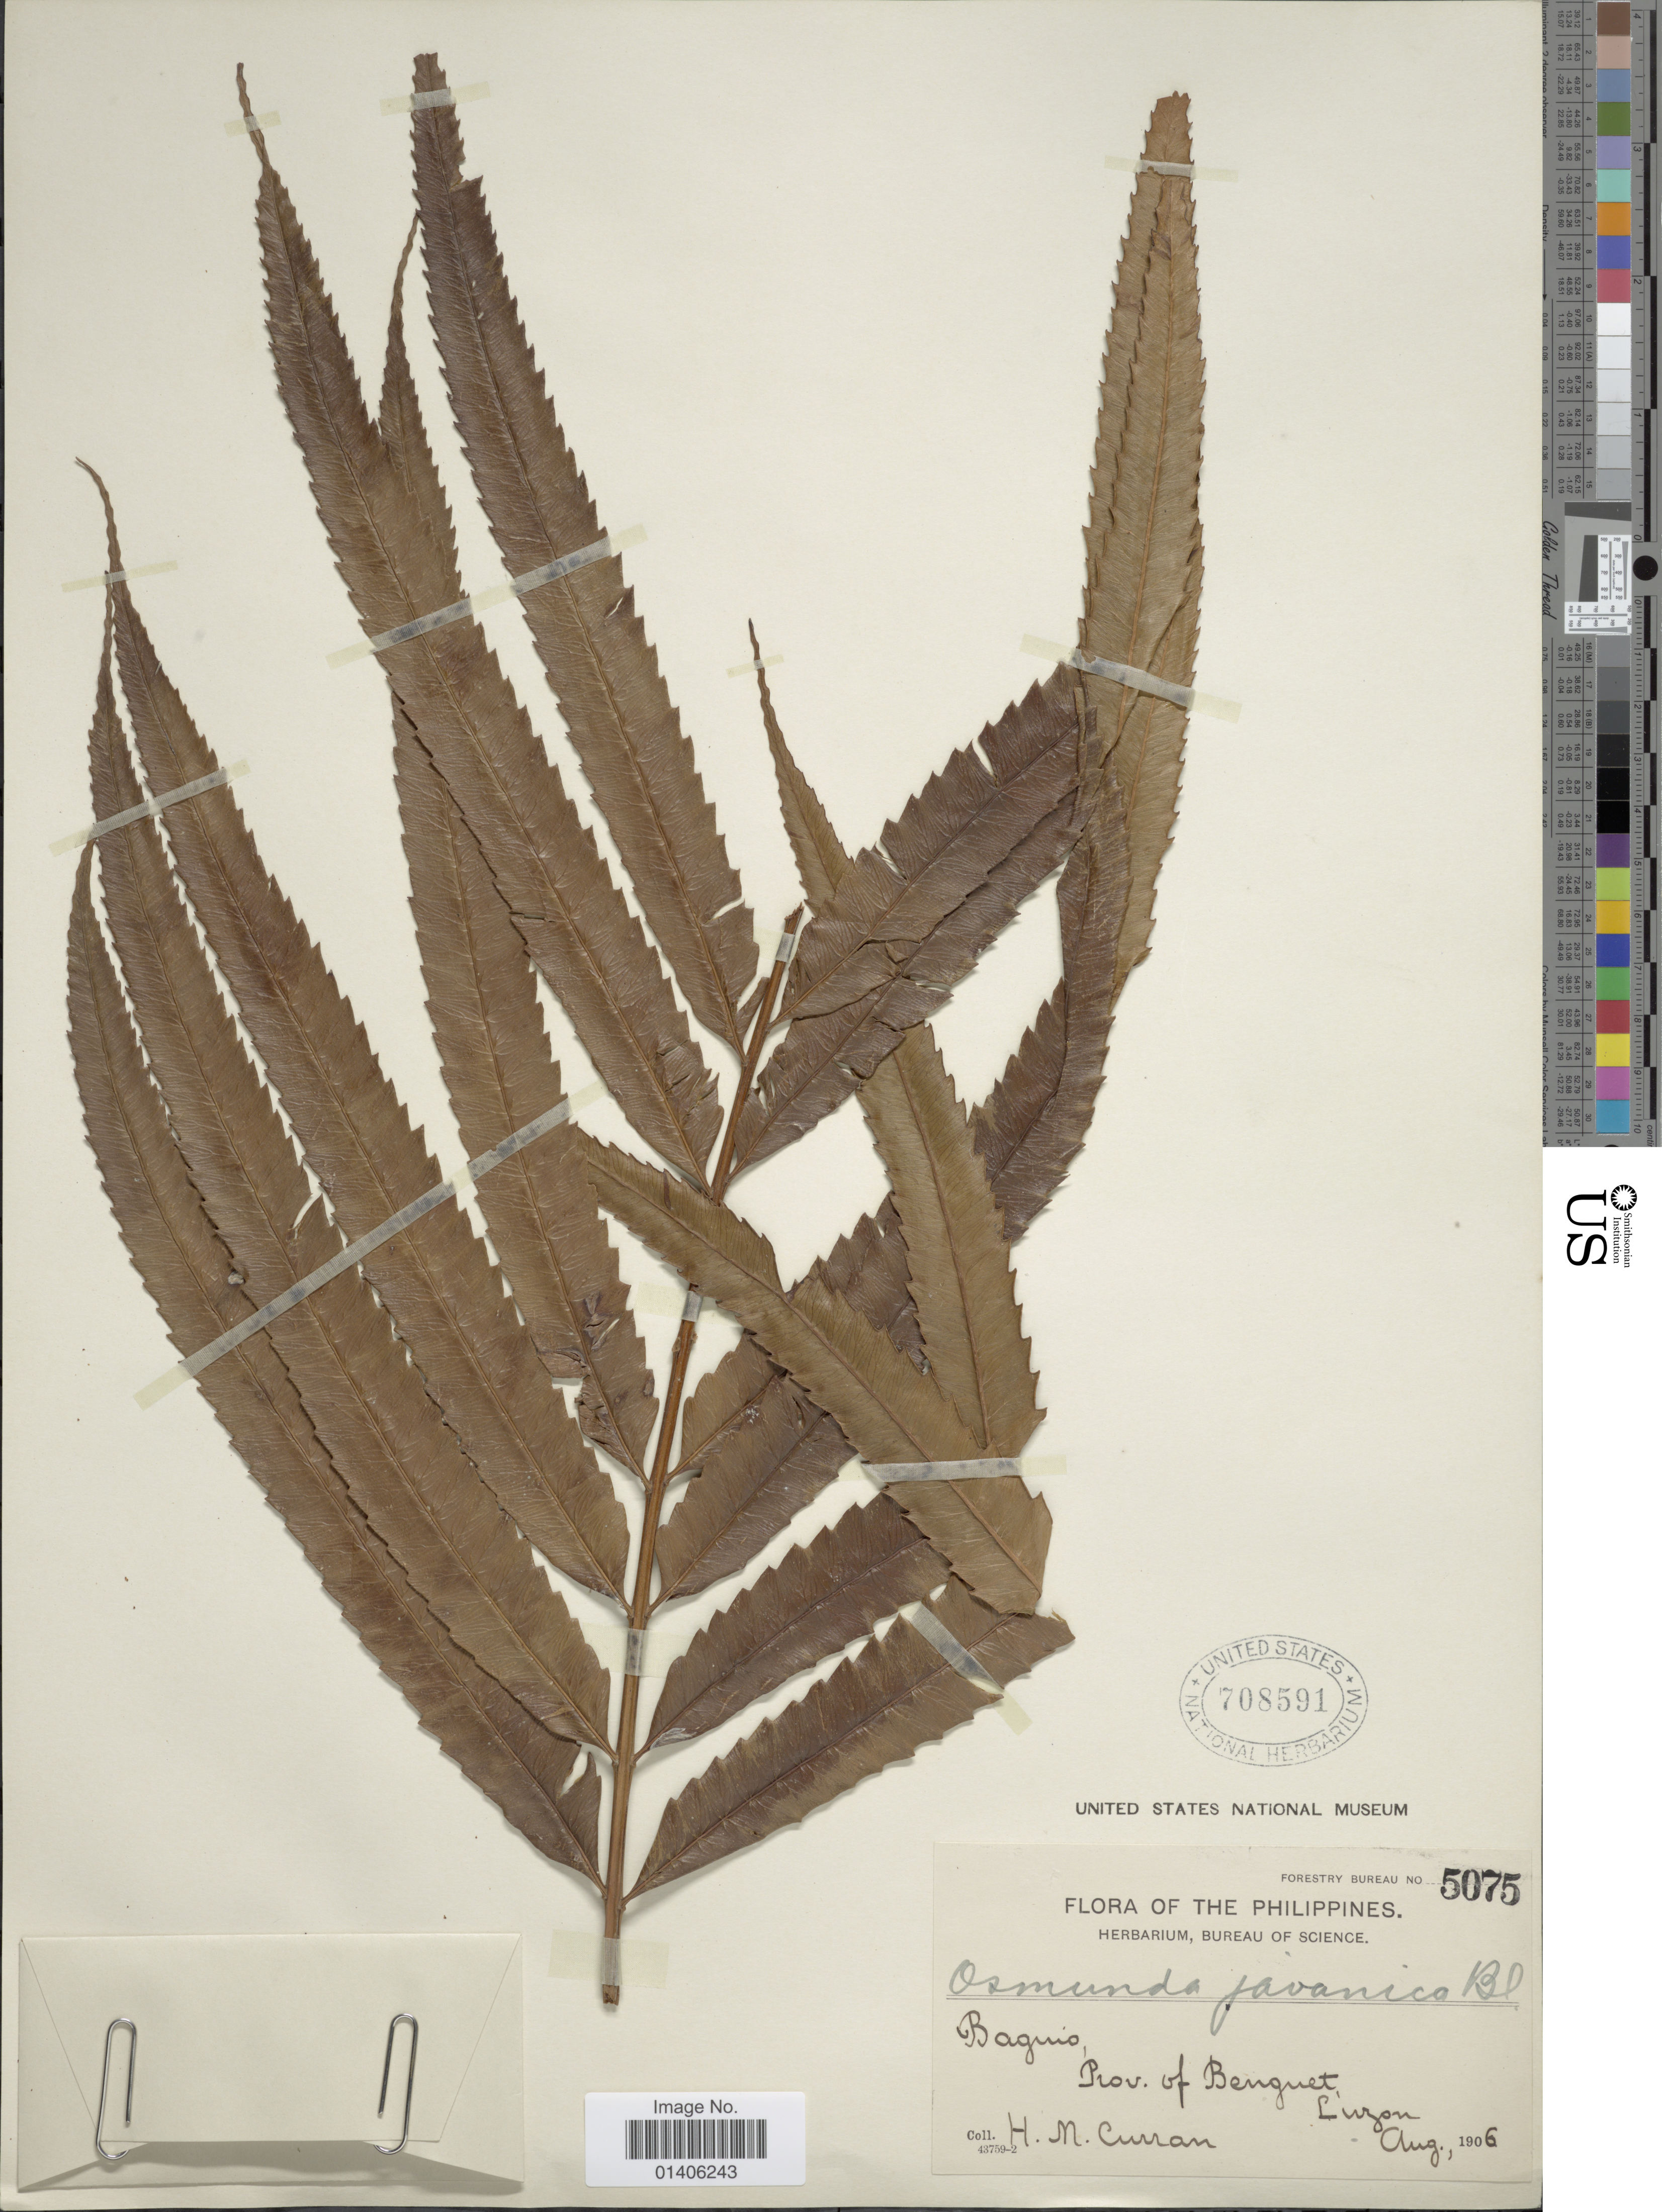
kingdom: Plantae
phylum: Tracheophyta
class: Polypodiopsida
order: Osmundales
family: Osmundaceae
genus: Osmunda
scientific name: Osmunda banksiifolia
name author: (C. Presl) Kuhn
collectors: H. M. Curran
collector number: Forestry Bureau 5075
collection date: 1906-08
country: Philippines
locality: Baguio, Prov of Benguet, Luzon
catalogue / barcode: US 708591